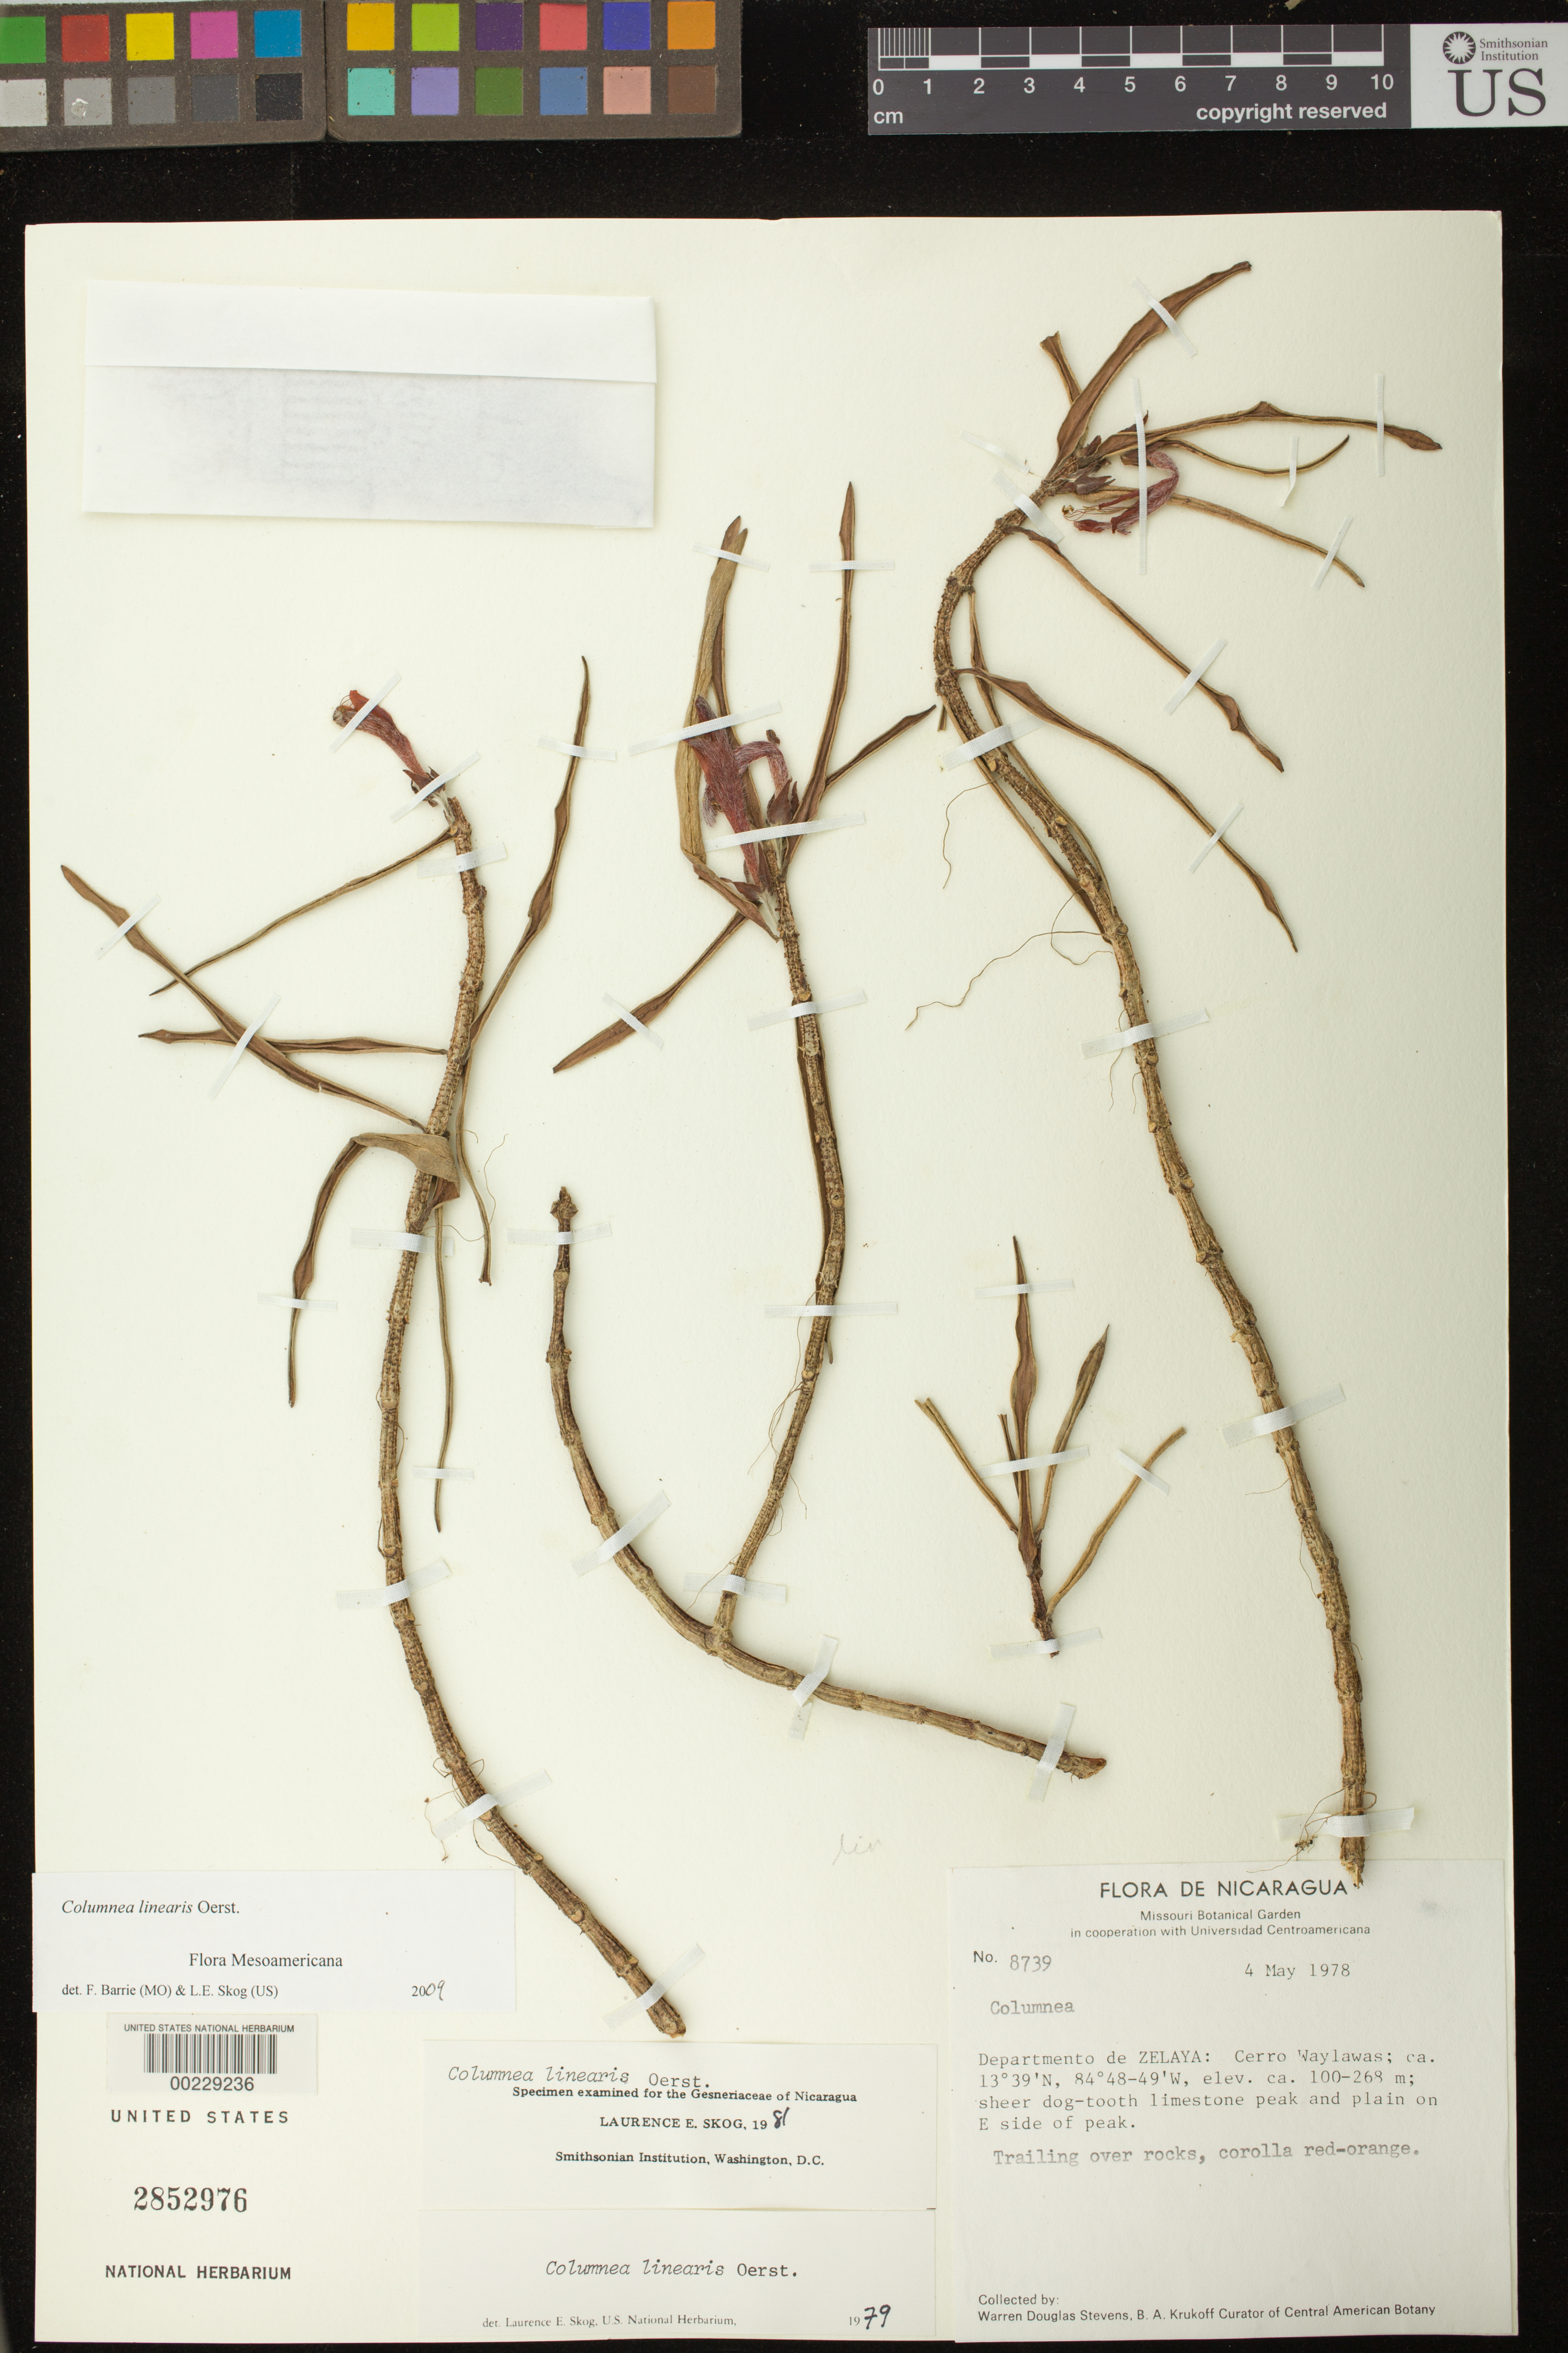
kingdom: Plantae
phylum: Tracheophyta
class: Magnoliopsida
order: Lamiales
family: Gesneriaceae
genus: Columnea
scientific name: Columnea linearis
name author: Oerst.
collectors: W. D. Stevens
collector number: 8739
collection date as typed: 04 May 1978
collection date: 1978-05-04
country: Nicaragua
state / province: Atlántico Norte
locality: Cerro Waylawas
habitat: Sheer dog-tooth limestone peak & plain on e side of peak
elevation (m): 100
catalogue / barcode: US 2852976